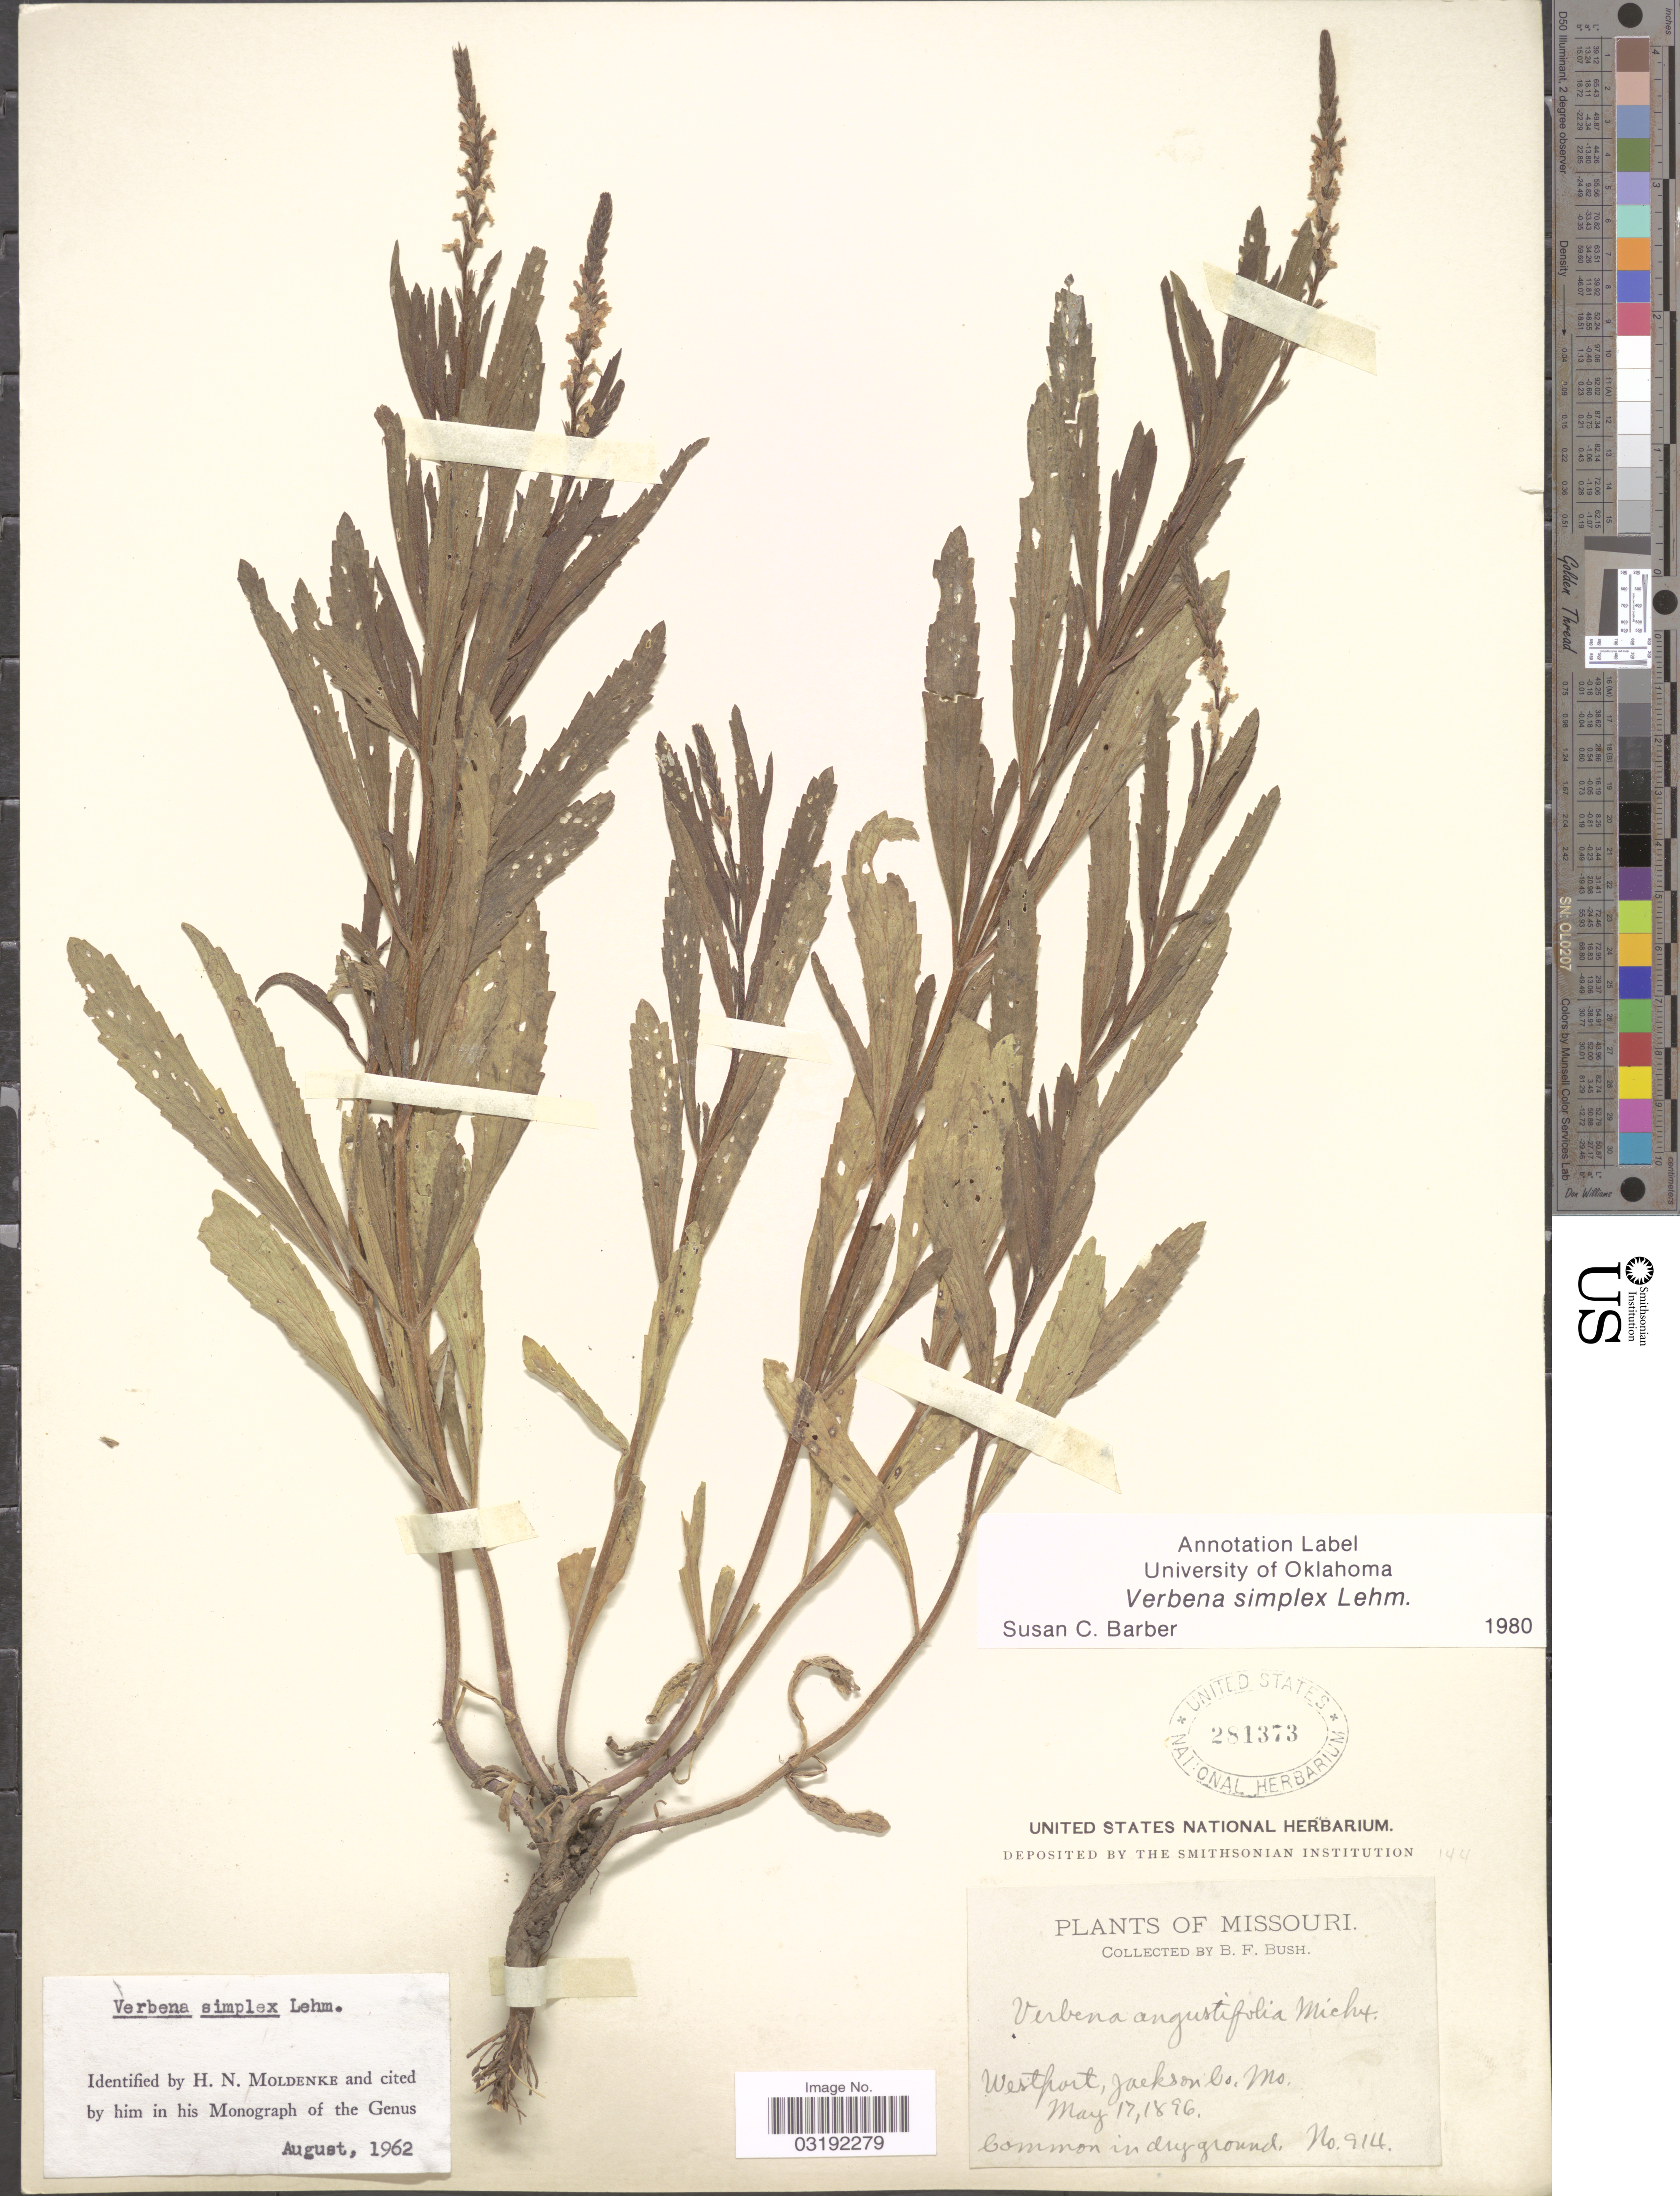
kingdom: Plantae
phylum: Tracheophyta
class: Magnoliopsida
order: Lamiales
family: Verbenaceae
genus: Verbena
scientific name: Verbena simplex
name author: F. Lehm.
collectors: B. F. Bush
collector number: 914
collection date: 1896-05-17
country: United States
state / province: Missouri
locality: Westport, Jackson Co.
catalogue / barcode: US 281373